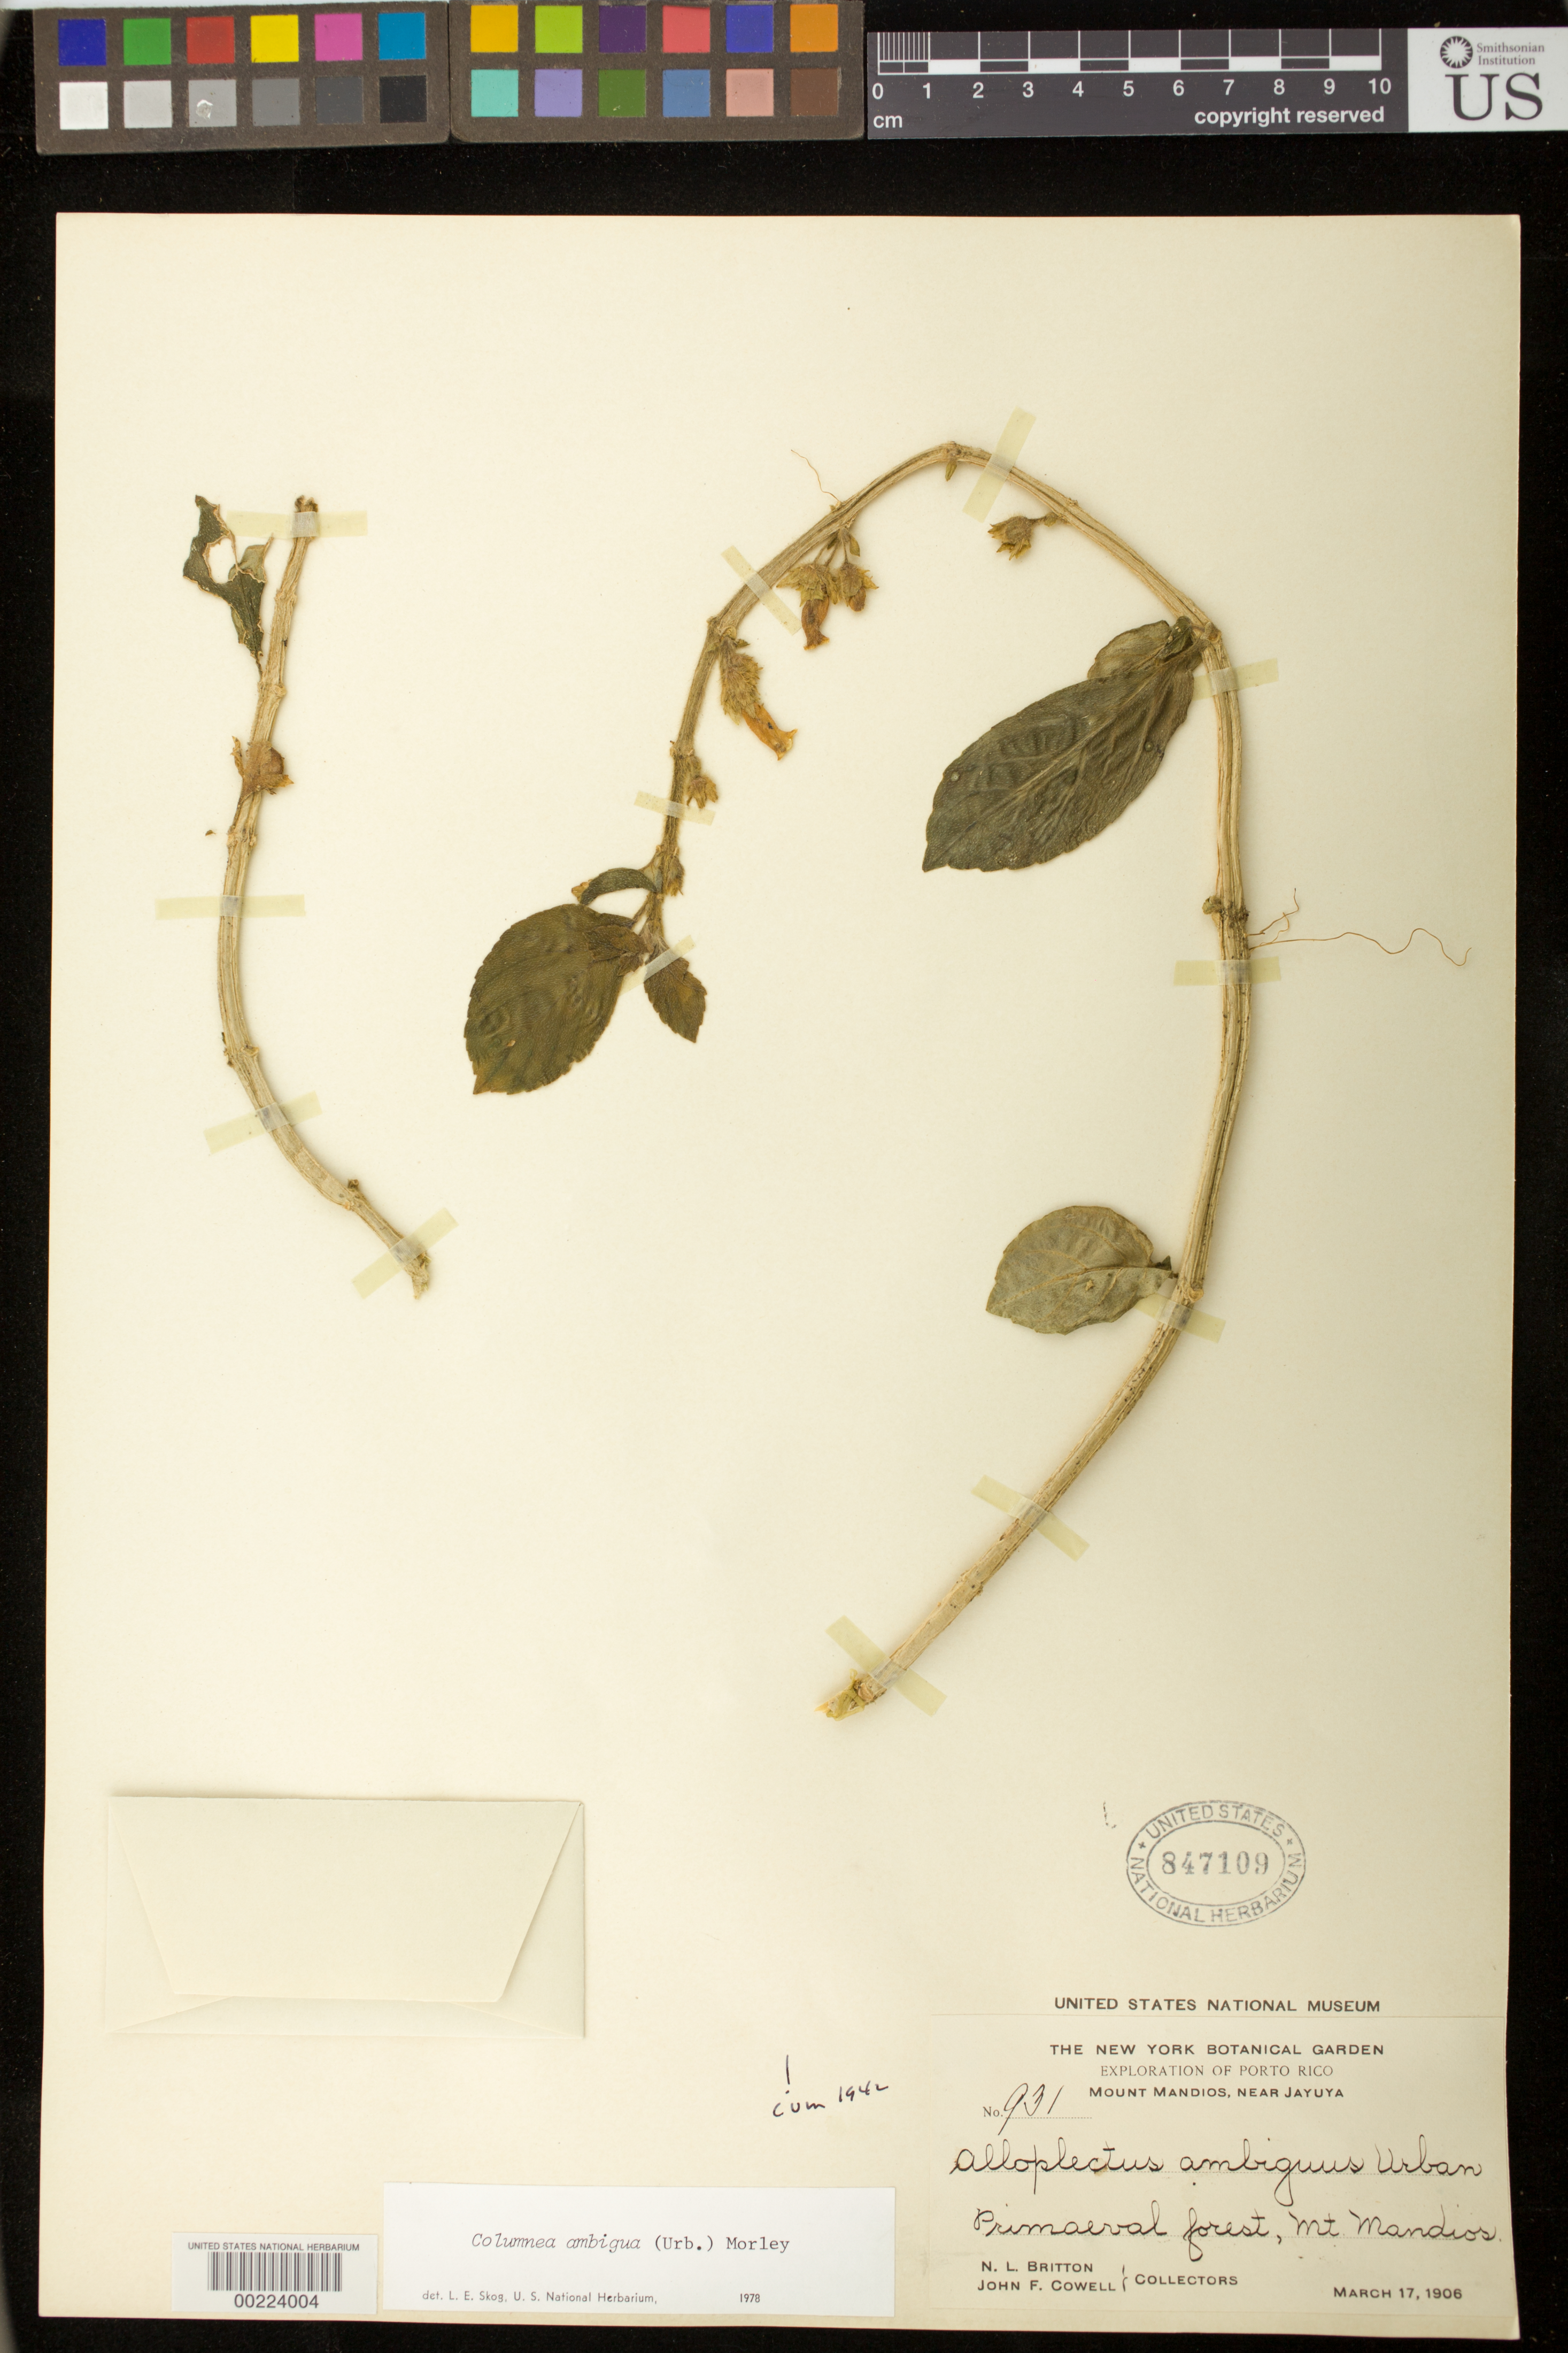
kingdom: Plantae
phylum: Tracheophyta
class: Magnoliopsida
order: Lamiales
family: Gesneriaceae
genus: Columnea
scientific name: Columnea ambigua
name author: (Urb.) B.D. Morley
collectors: N. Britton & J. F. Cowell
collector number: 931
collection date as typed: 17 Mar 1906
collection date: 1906-03-17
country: Puerto Rico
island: Puerto Rico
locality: Mount Mandios, near Jayuya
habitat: Primaeval forest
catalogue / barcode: US 847109